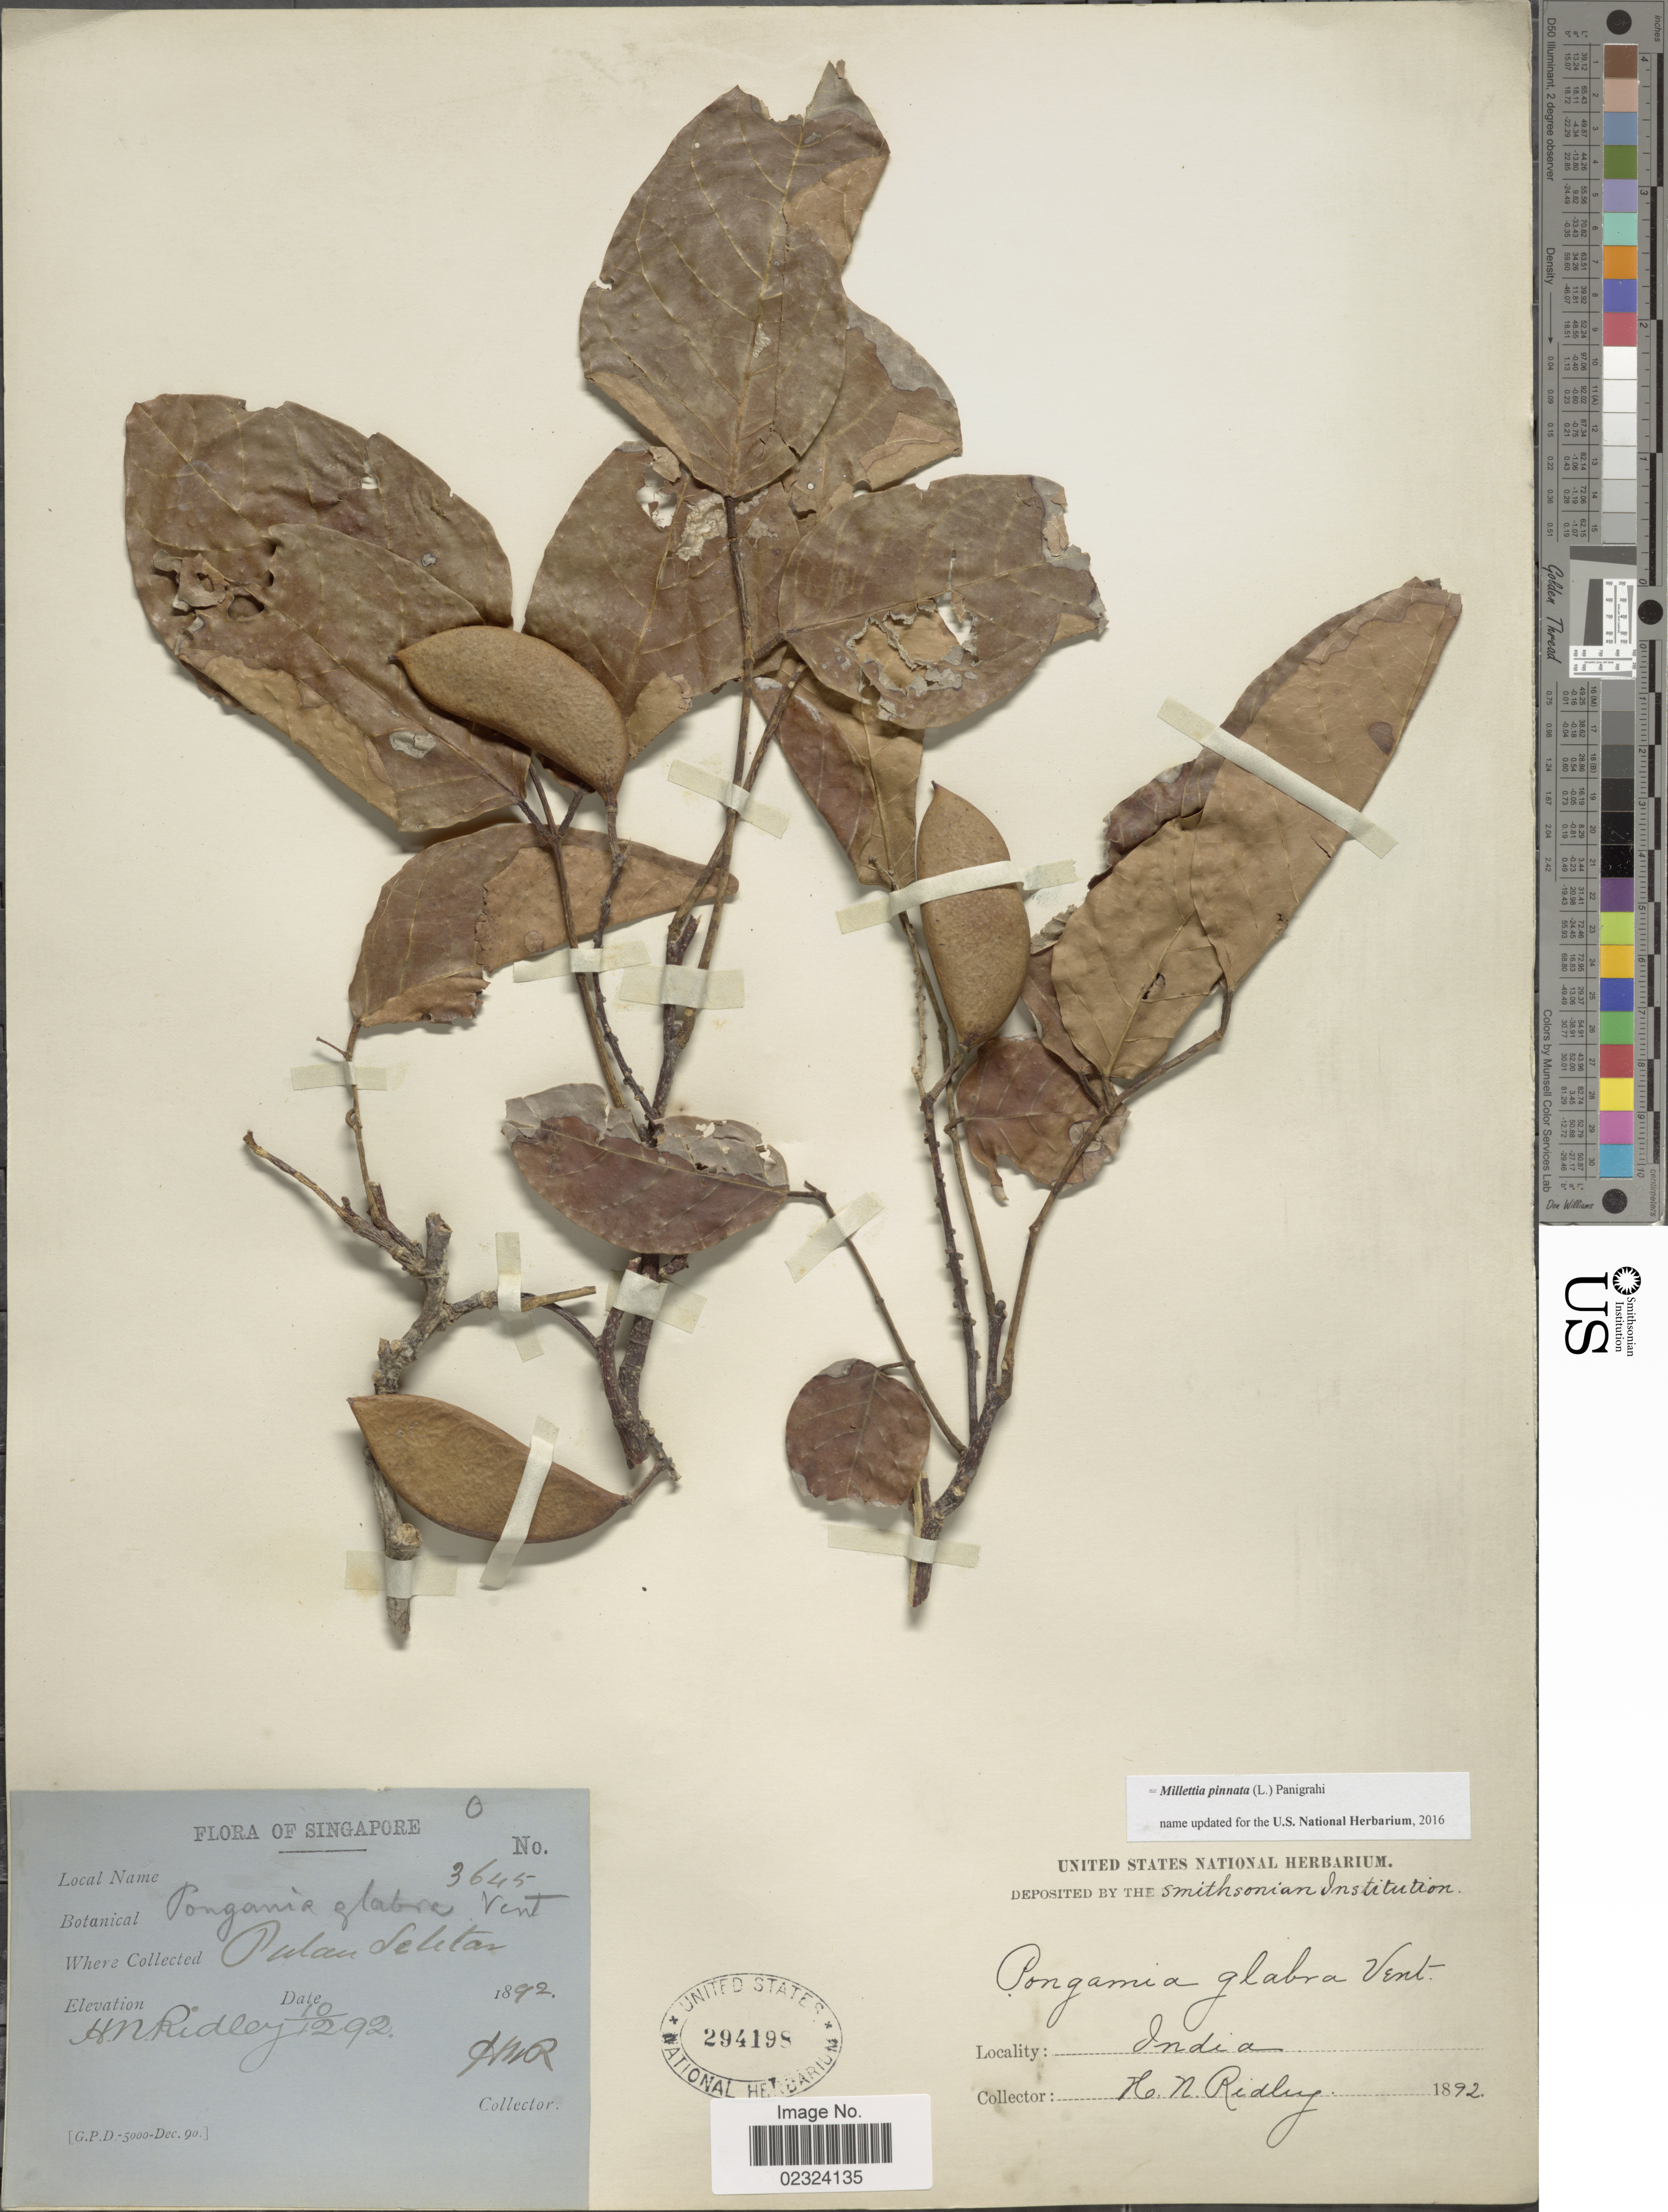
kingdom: Plantae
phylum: Tracheophyta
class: Magnoliopsida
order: Fabales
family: Fabaceae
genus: Millettia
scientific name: Millettia pinnata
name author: (L.) Panigrahi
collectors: H. N. Ridley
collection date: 1892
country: India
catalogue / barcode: US 294198-2